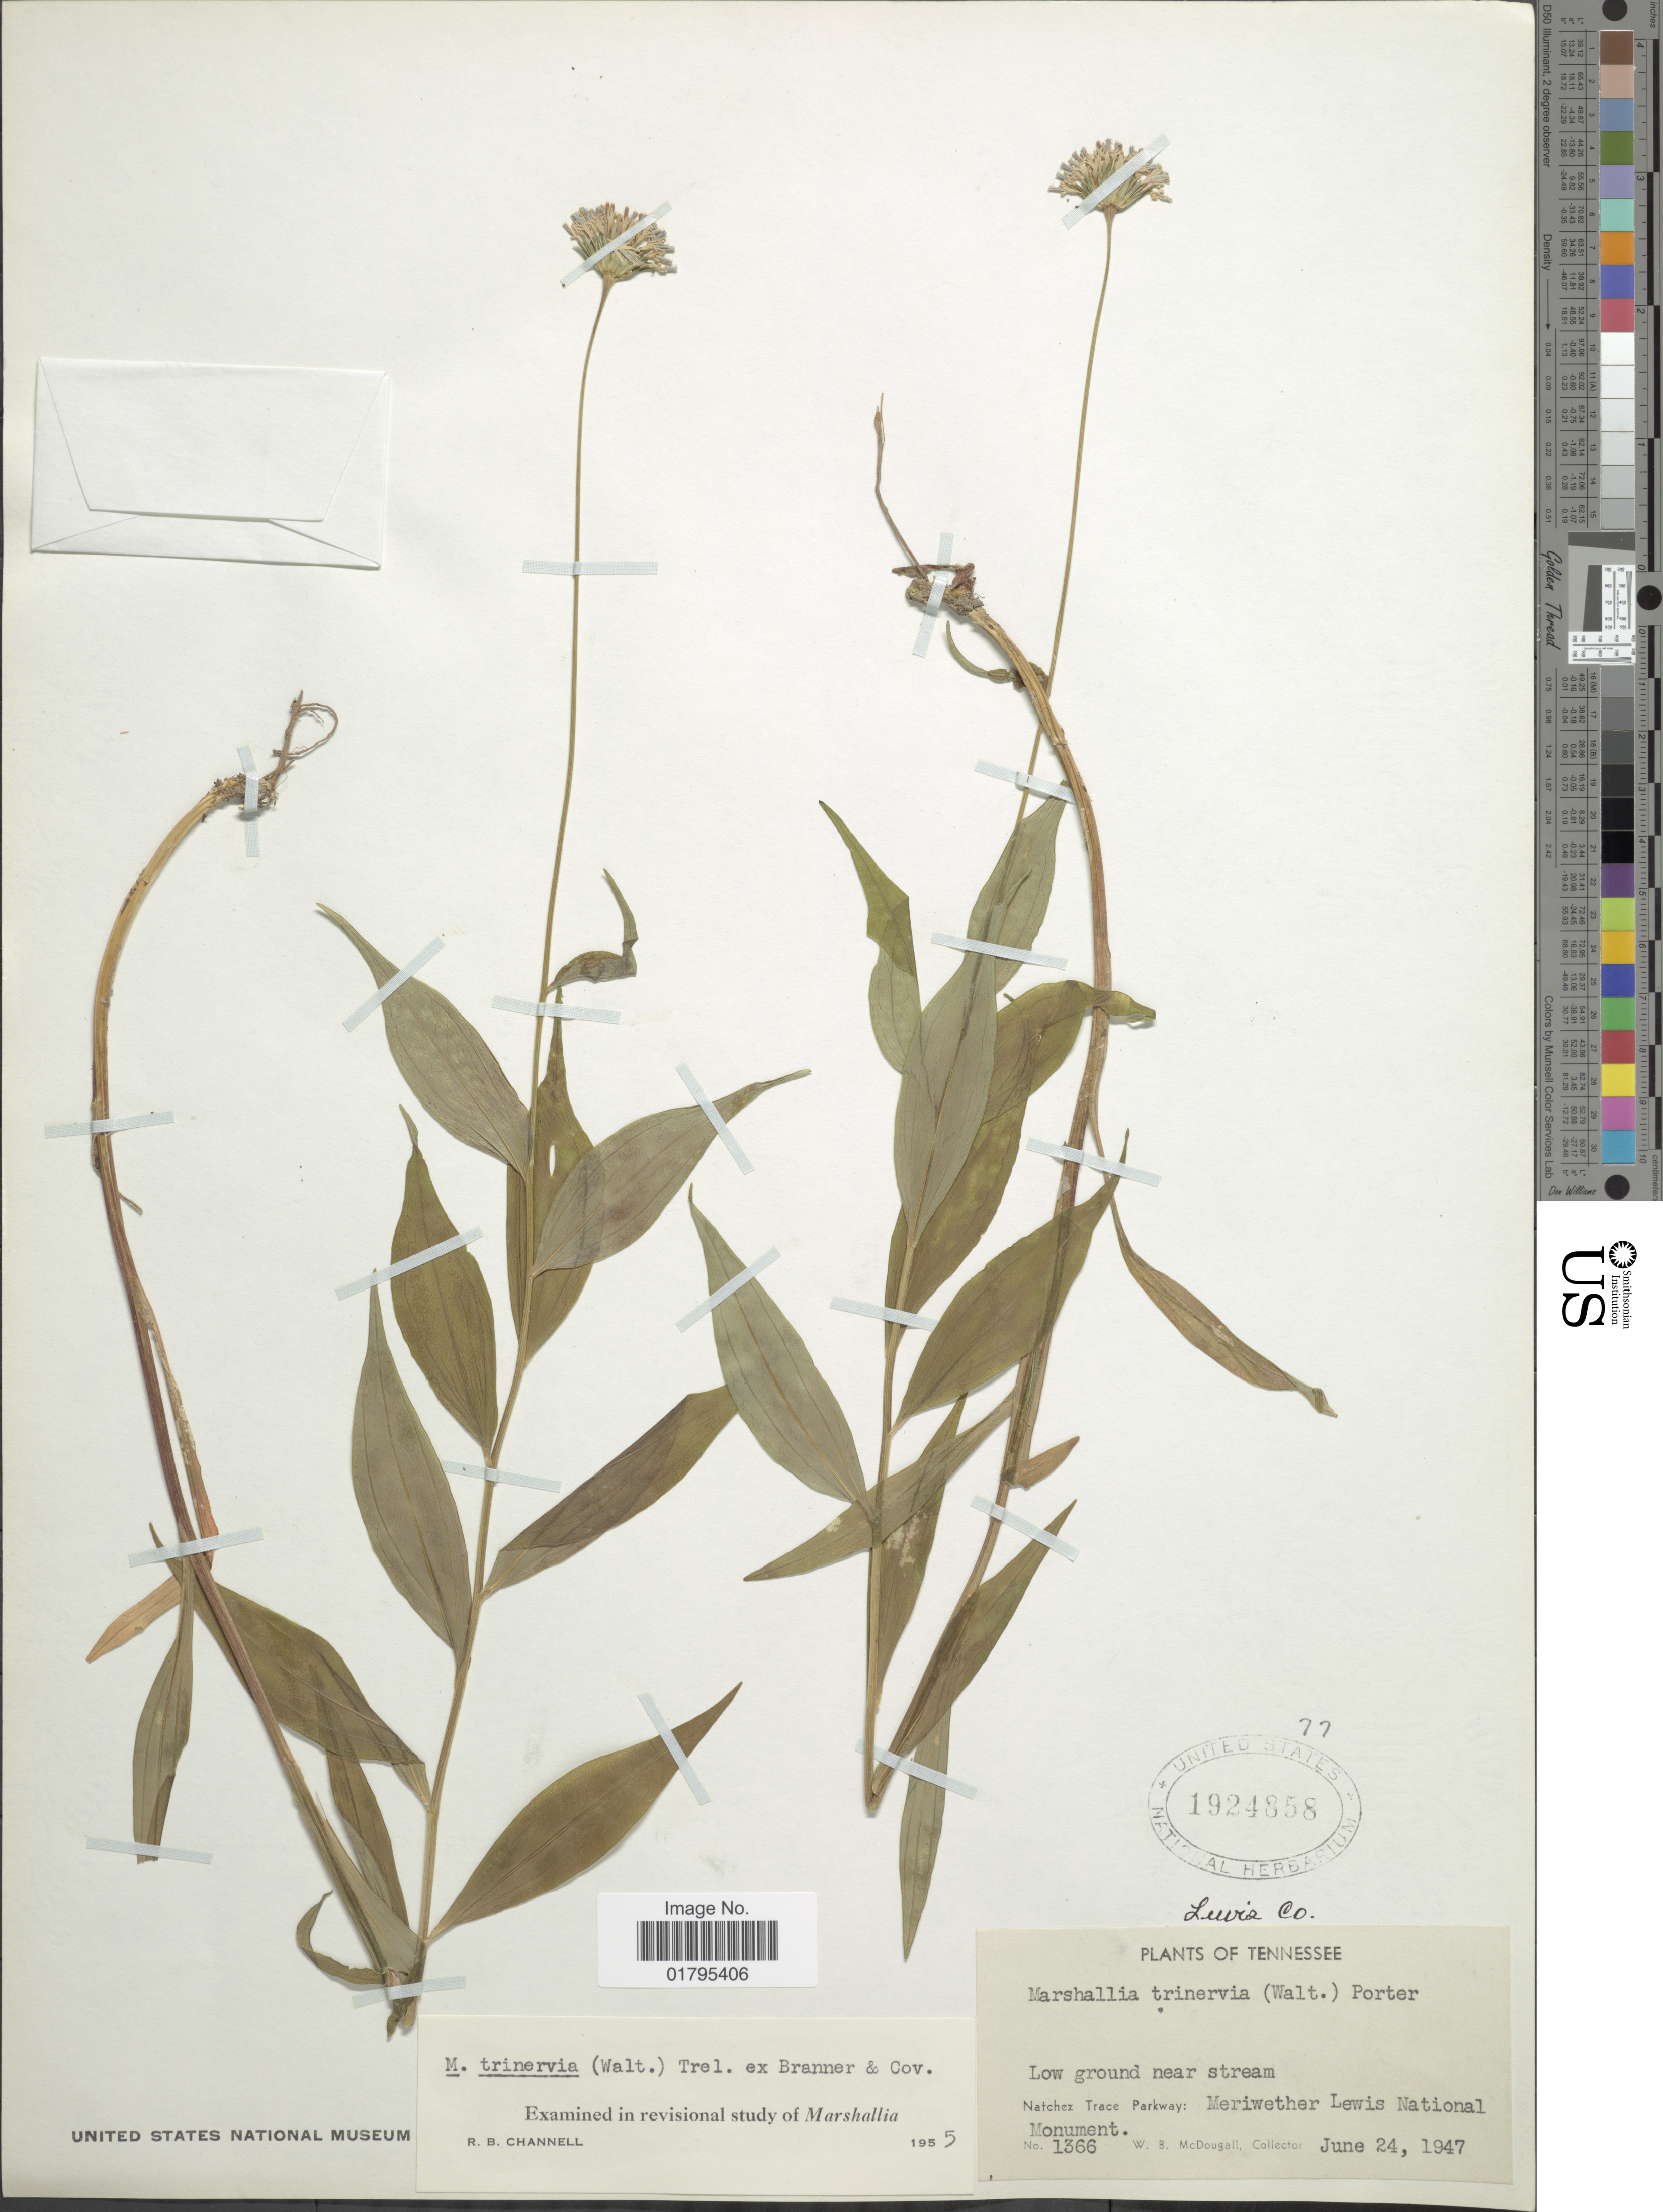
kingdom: Plantae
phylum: Tracheophyta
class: Magnoliopsida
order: Asterales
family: Asteraceae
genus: Marshallia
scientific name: Marshallia trinervia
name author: (Walter) Lesq. ex Trel.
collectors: W. B. McDougall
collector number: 1366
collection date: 1947-06-24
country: United States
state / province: Tennessee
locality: Low ground near stream, Natchez Trace Parkway: Meriwether Lewis National Monument.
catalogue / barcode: US 1924858